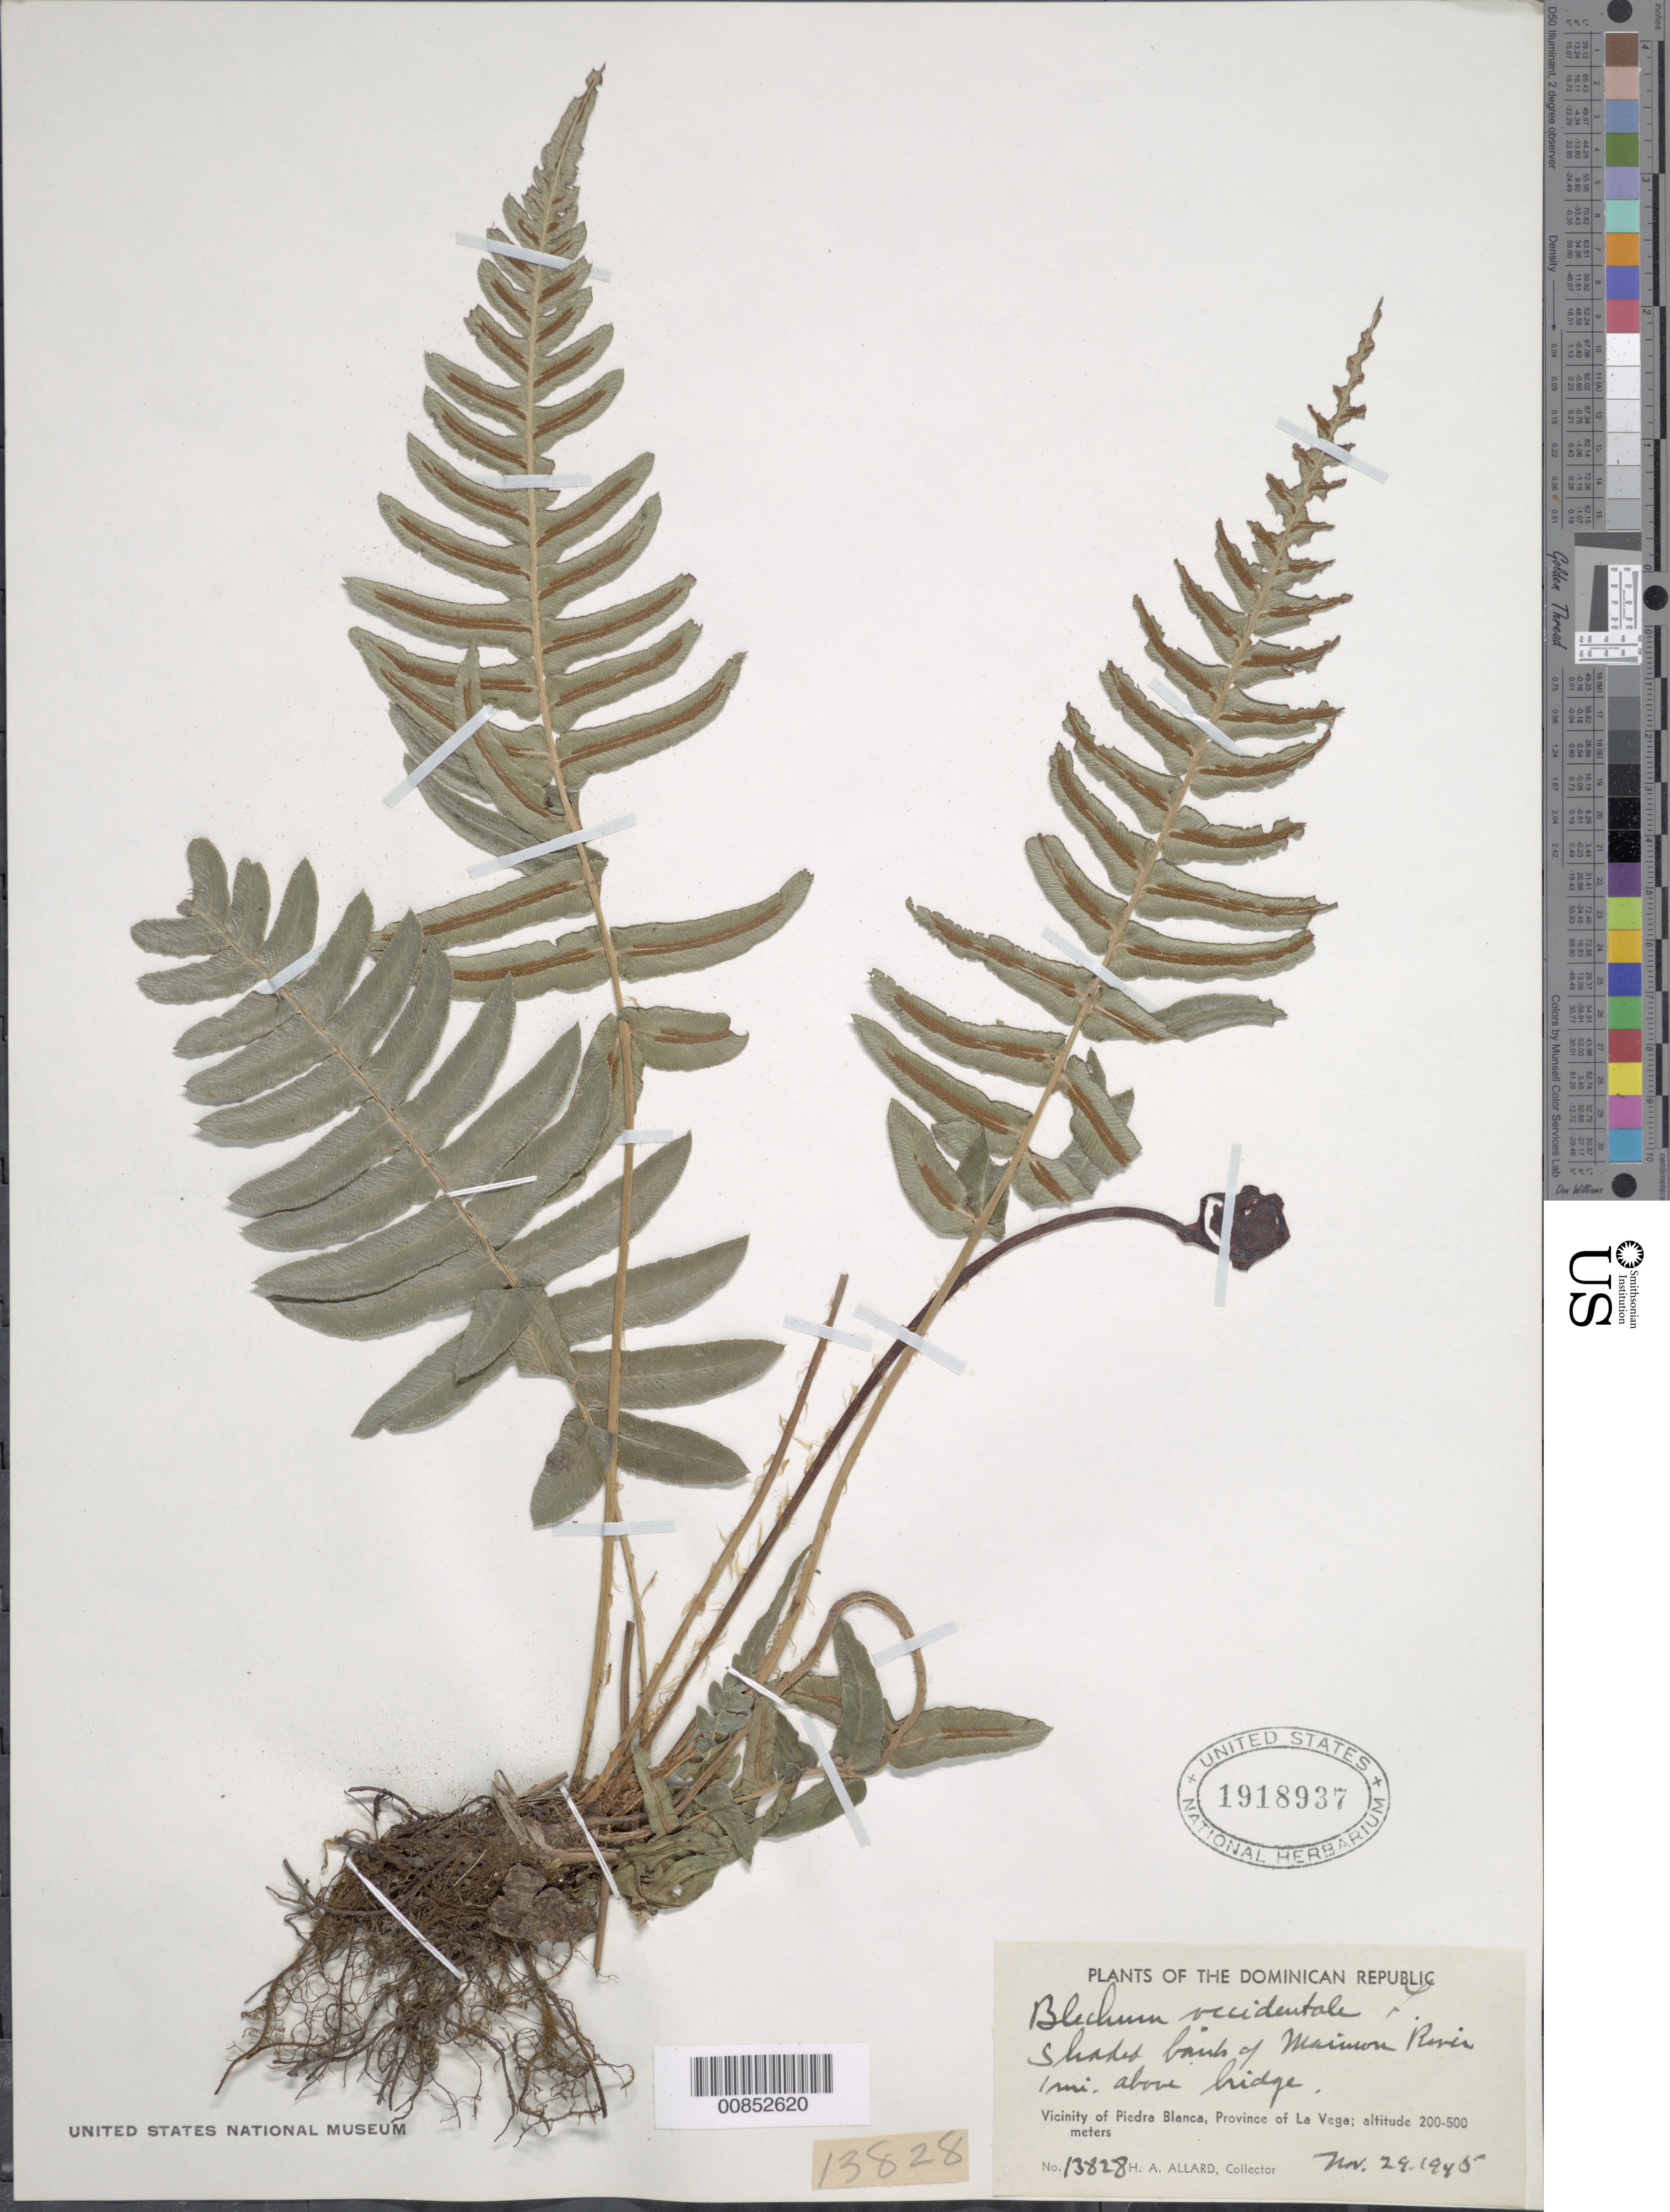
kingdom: Plantae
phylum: Tracheophyta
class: Polypodiopsida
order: Polypodiales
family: Blechnaceae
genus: Blechnum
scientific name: Blechnum occidentale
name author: L.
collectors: H. A. Allard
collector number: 13828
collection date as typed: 29 Nov 1945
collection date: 1945-11-29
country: Dominican Republic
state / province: La Vega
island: Hispaniola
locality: Piedra Blanca vicinity, ranch 1 mile above Maimon River bridge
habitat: Shaded bank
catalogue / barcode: US 1918937